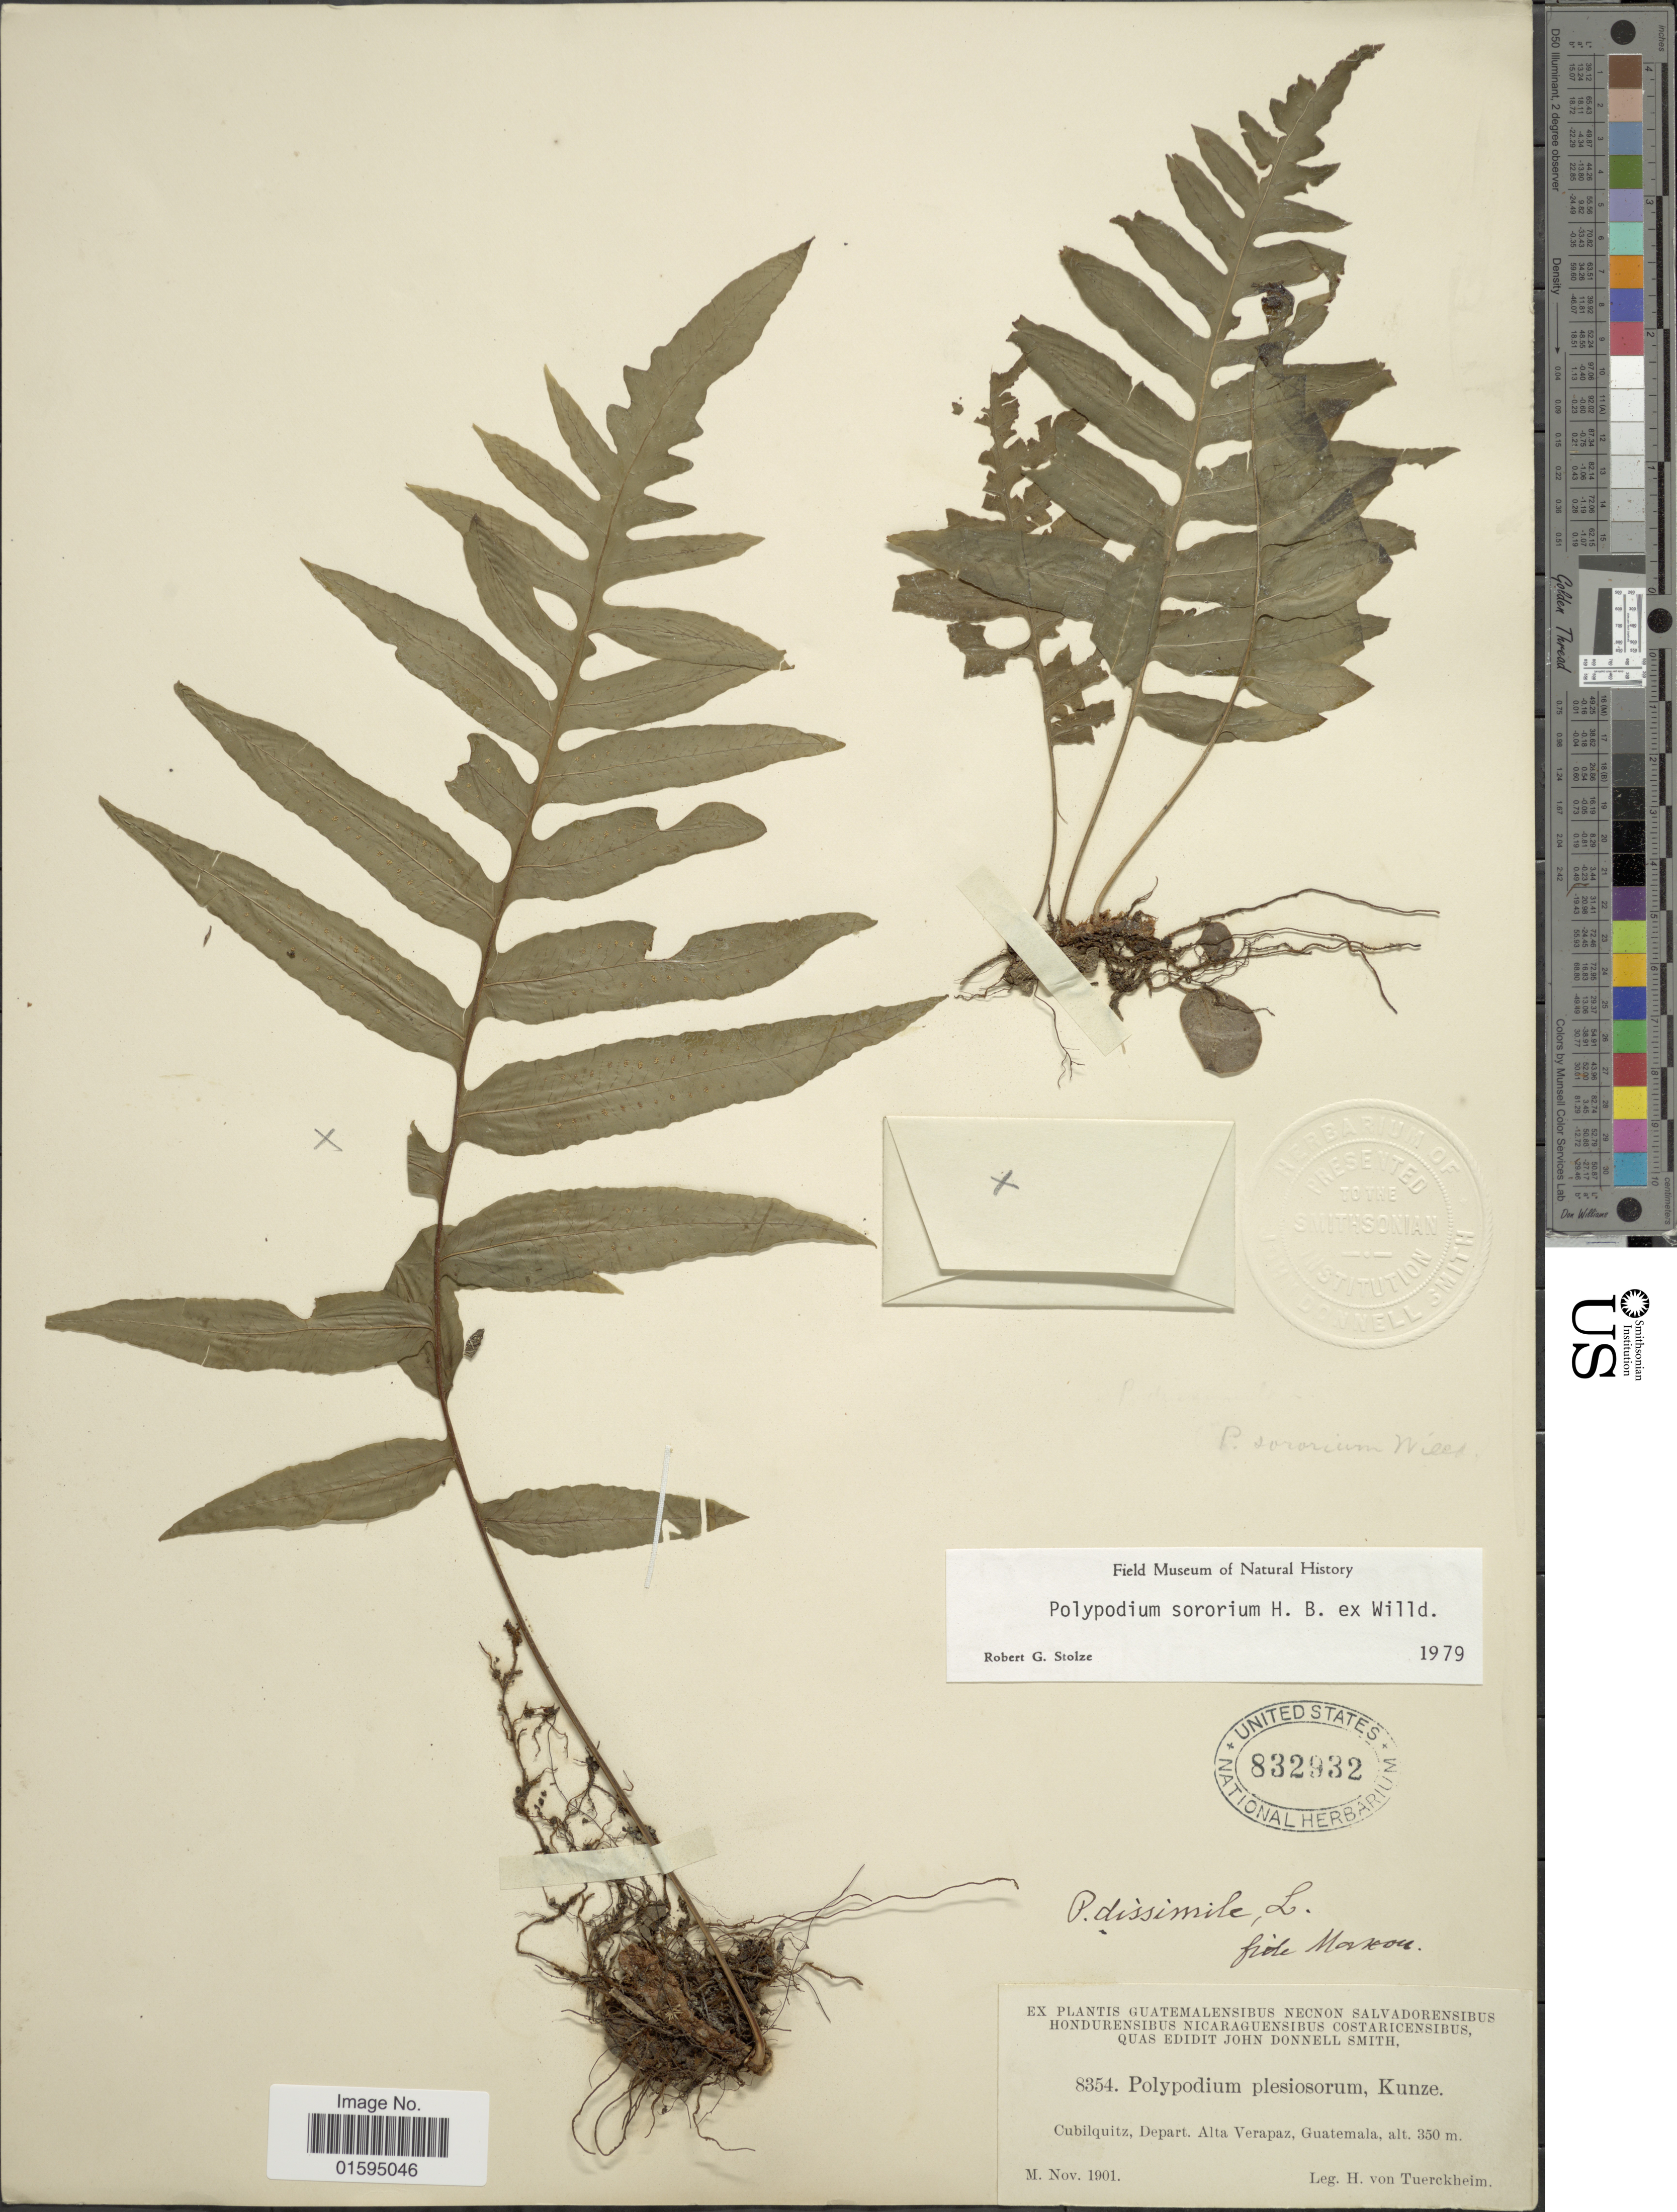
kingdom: Plantae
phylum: Tracheophyta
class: Polypodiopsida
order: Polypodiales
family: Polypodiaceae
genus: Polypodium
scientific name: Polypodium dulce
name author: Poir.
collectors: H. von Türckheim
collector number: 8354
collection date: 1901-11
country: Guatemala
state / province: Alta Verapaz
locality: Cubilquitz, Depart, Alta Verapaz, Guatemala.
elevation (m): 350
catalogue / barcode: US 832932